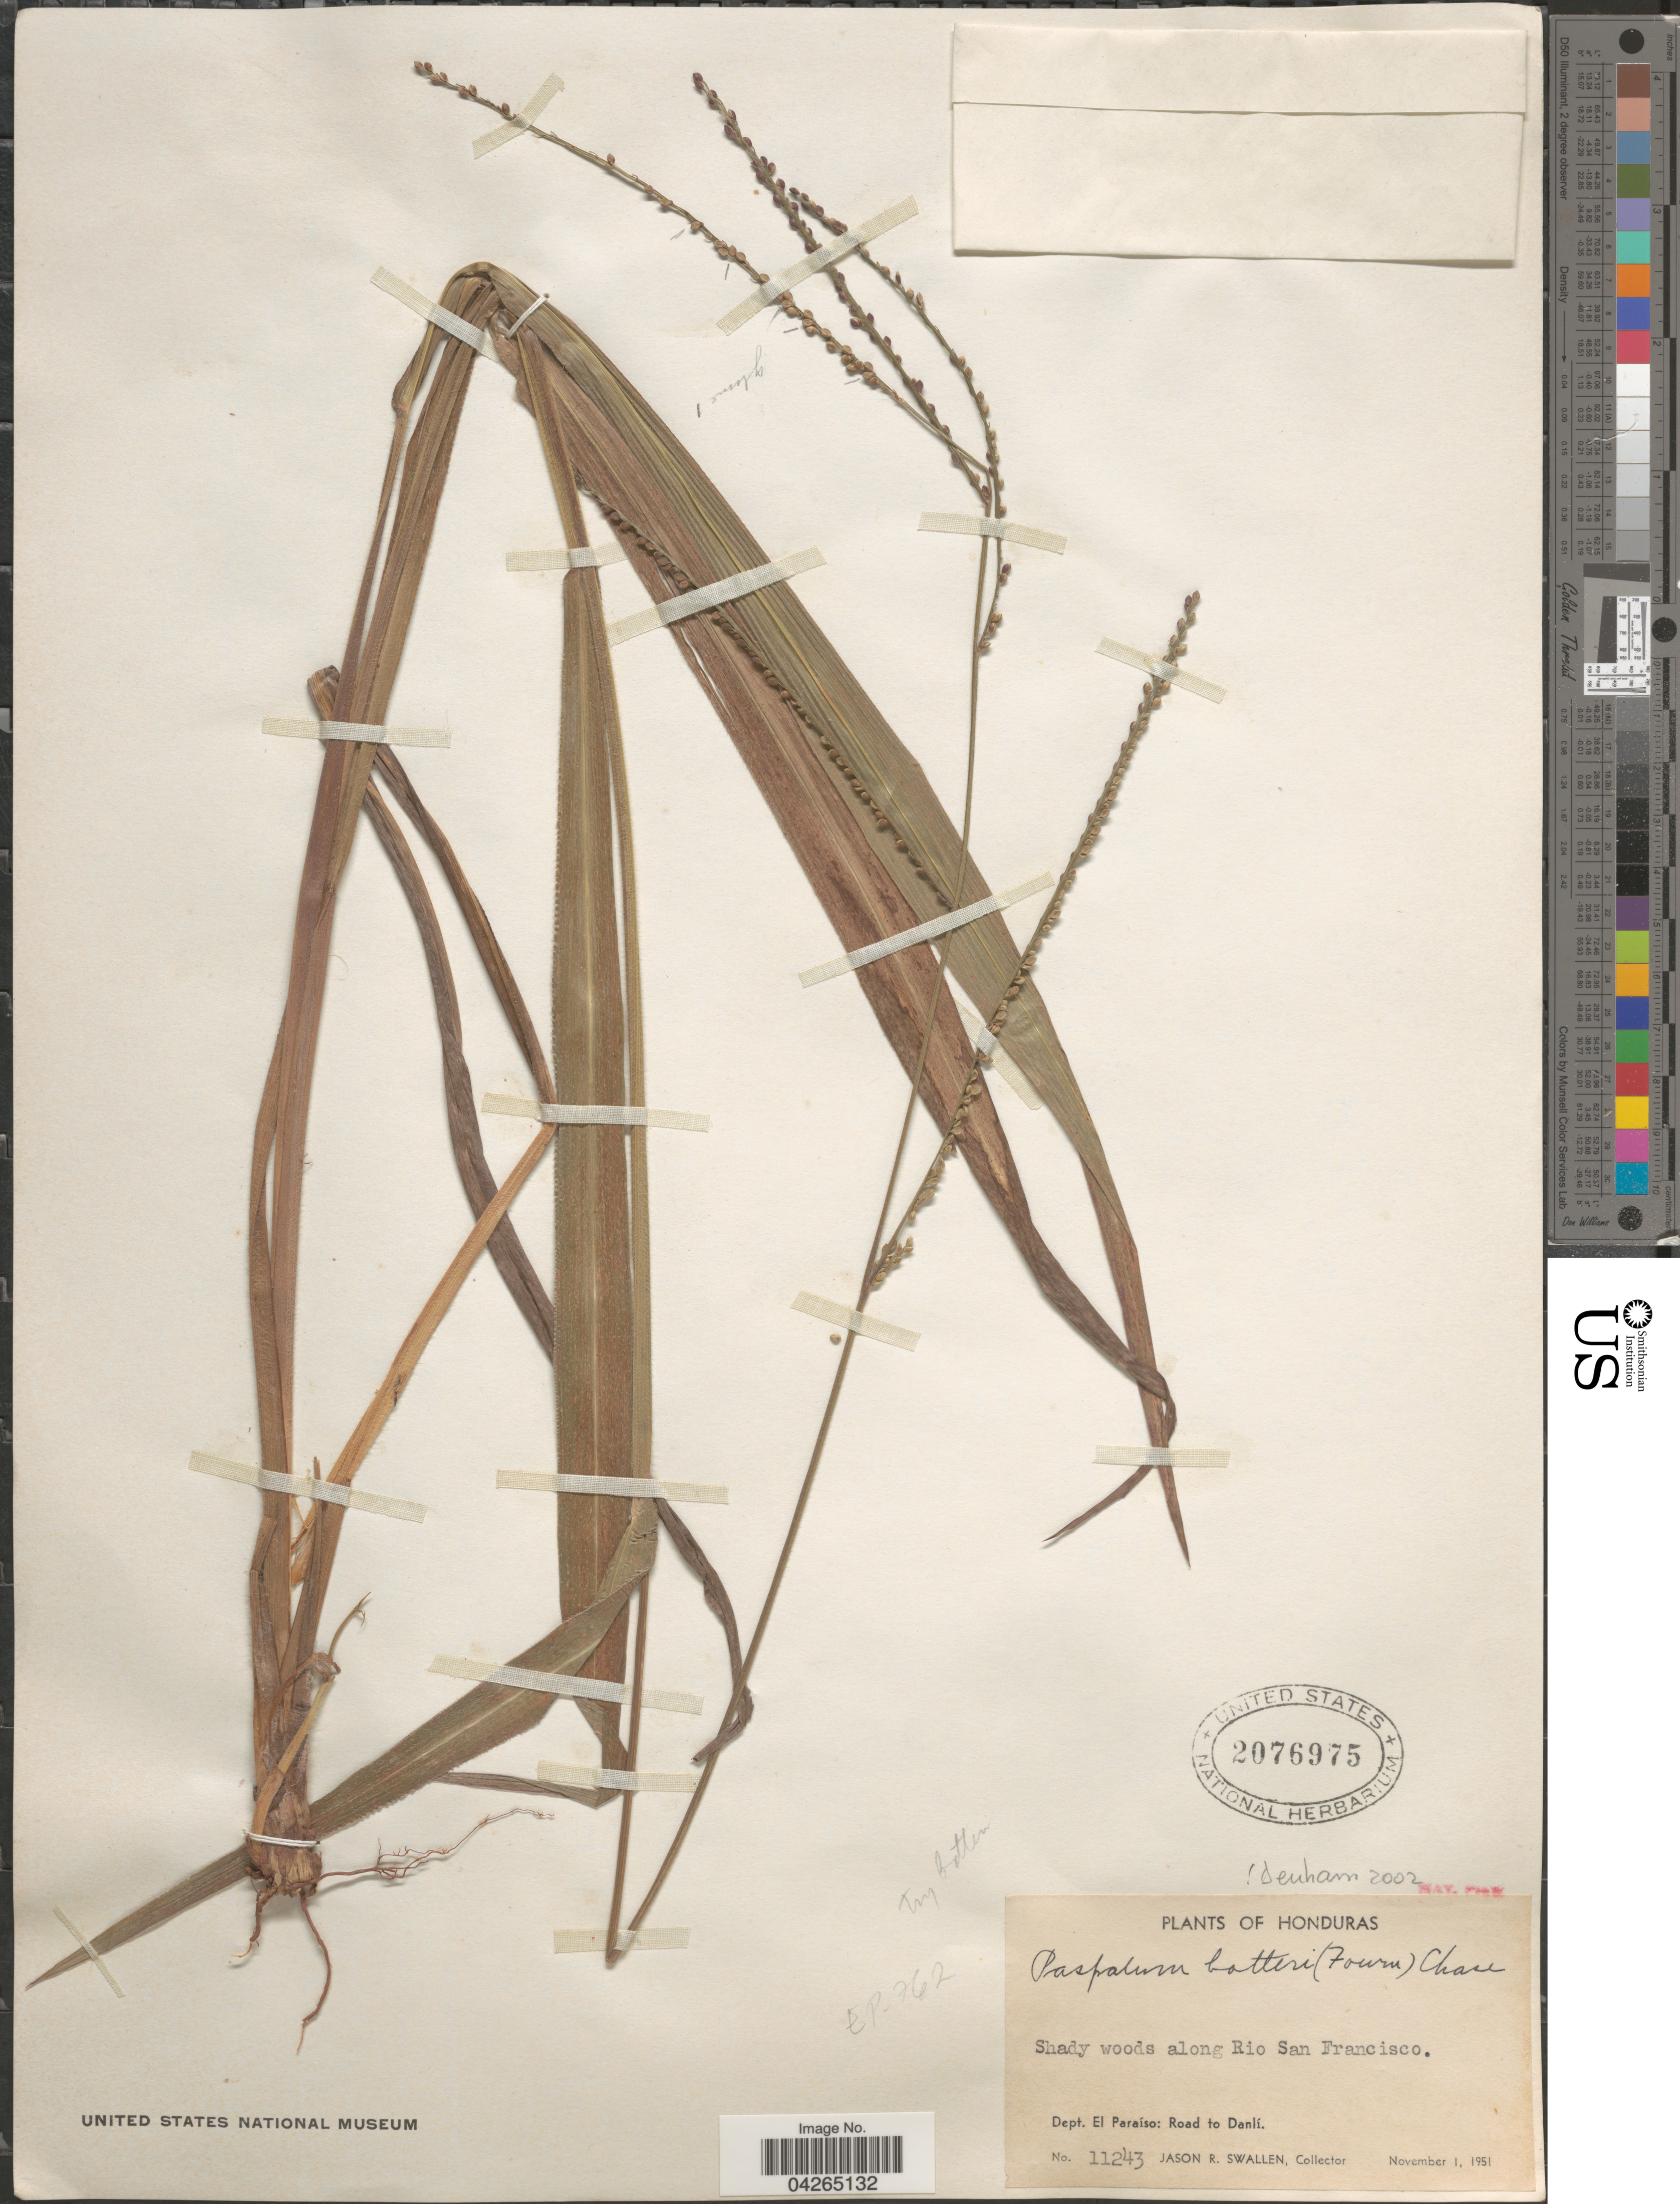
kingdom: Plantae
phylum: Tracheophyta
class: Liliopsida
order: Poales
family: Poaceae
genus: Paspalum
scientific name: Paspalum botterii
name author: (E. Fourn.) Chase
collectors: J. R. Swallen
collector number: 11243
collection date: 1951-11-01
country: Honduras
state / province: El Paraiso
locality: Shady woods along Rio San Francisco. Dept. El Paraíso: Road to Danlí.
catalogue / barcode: US 2076975